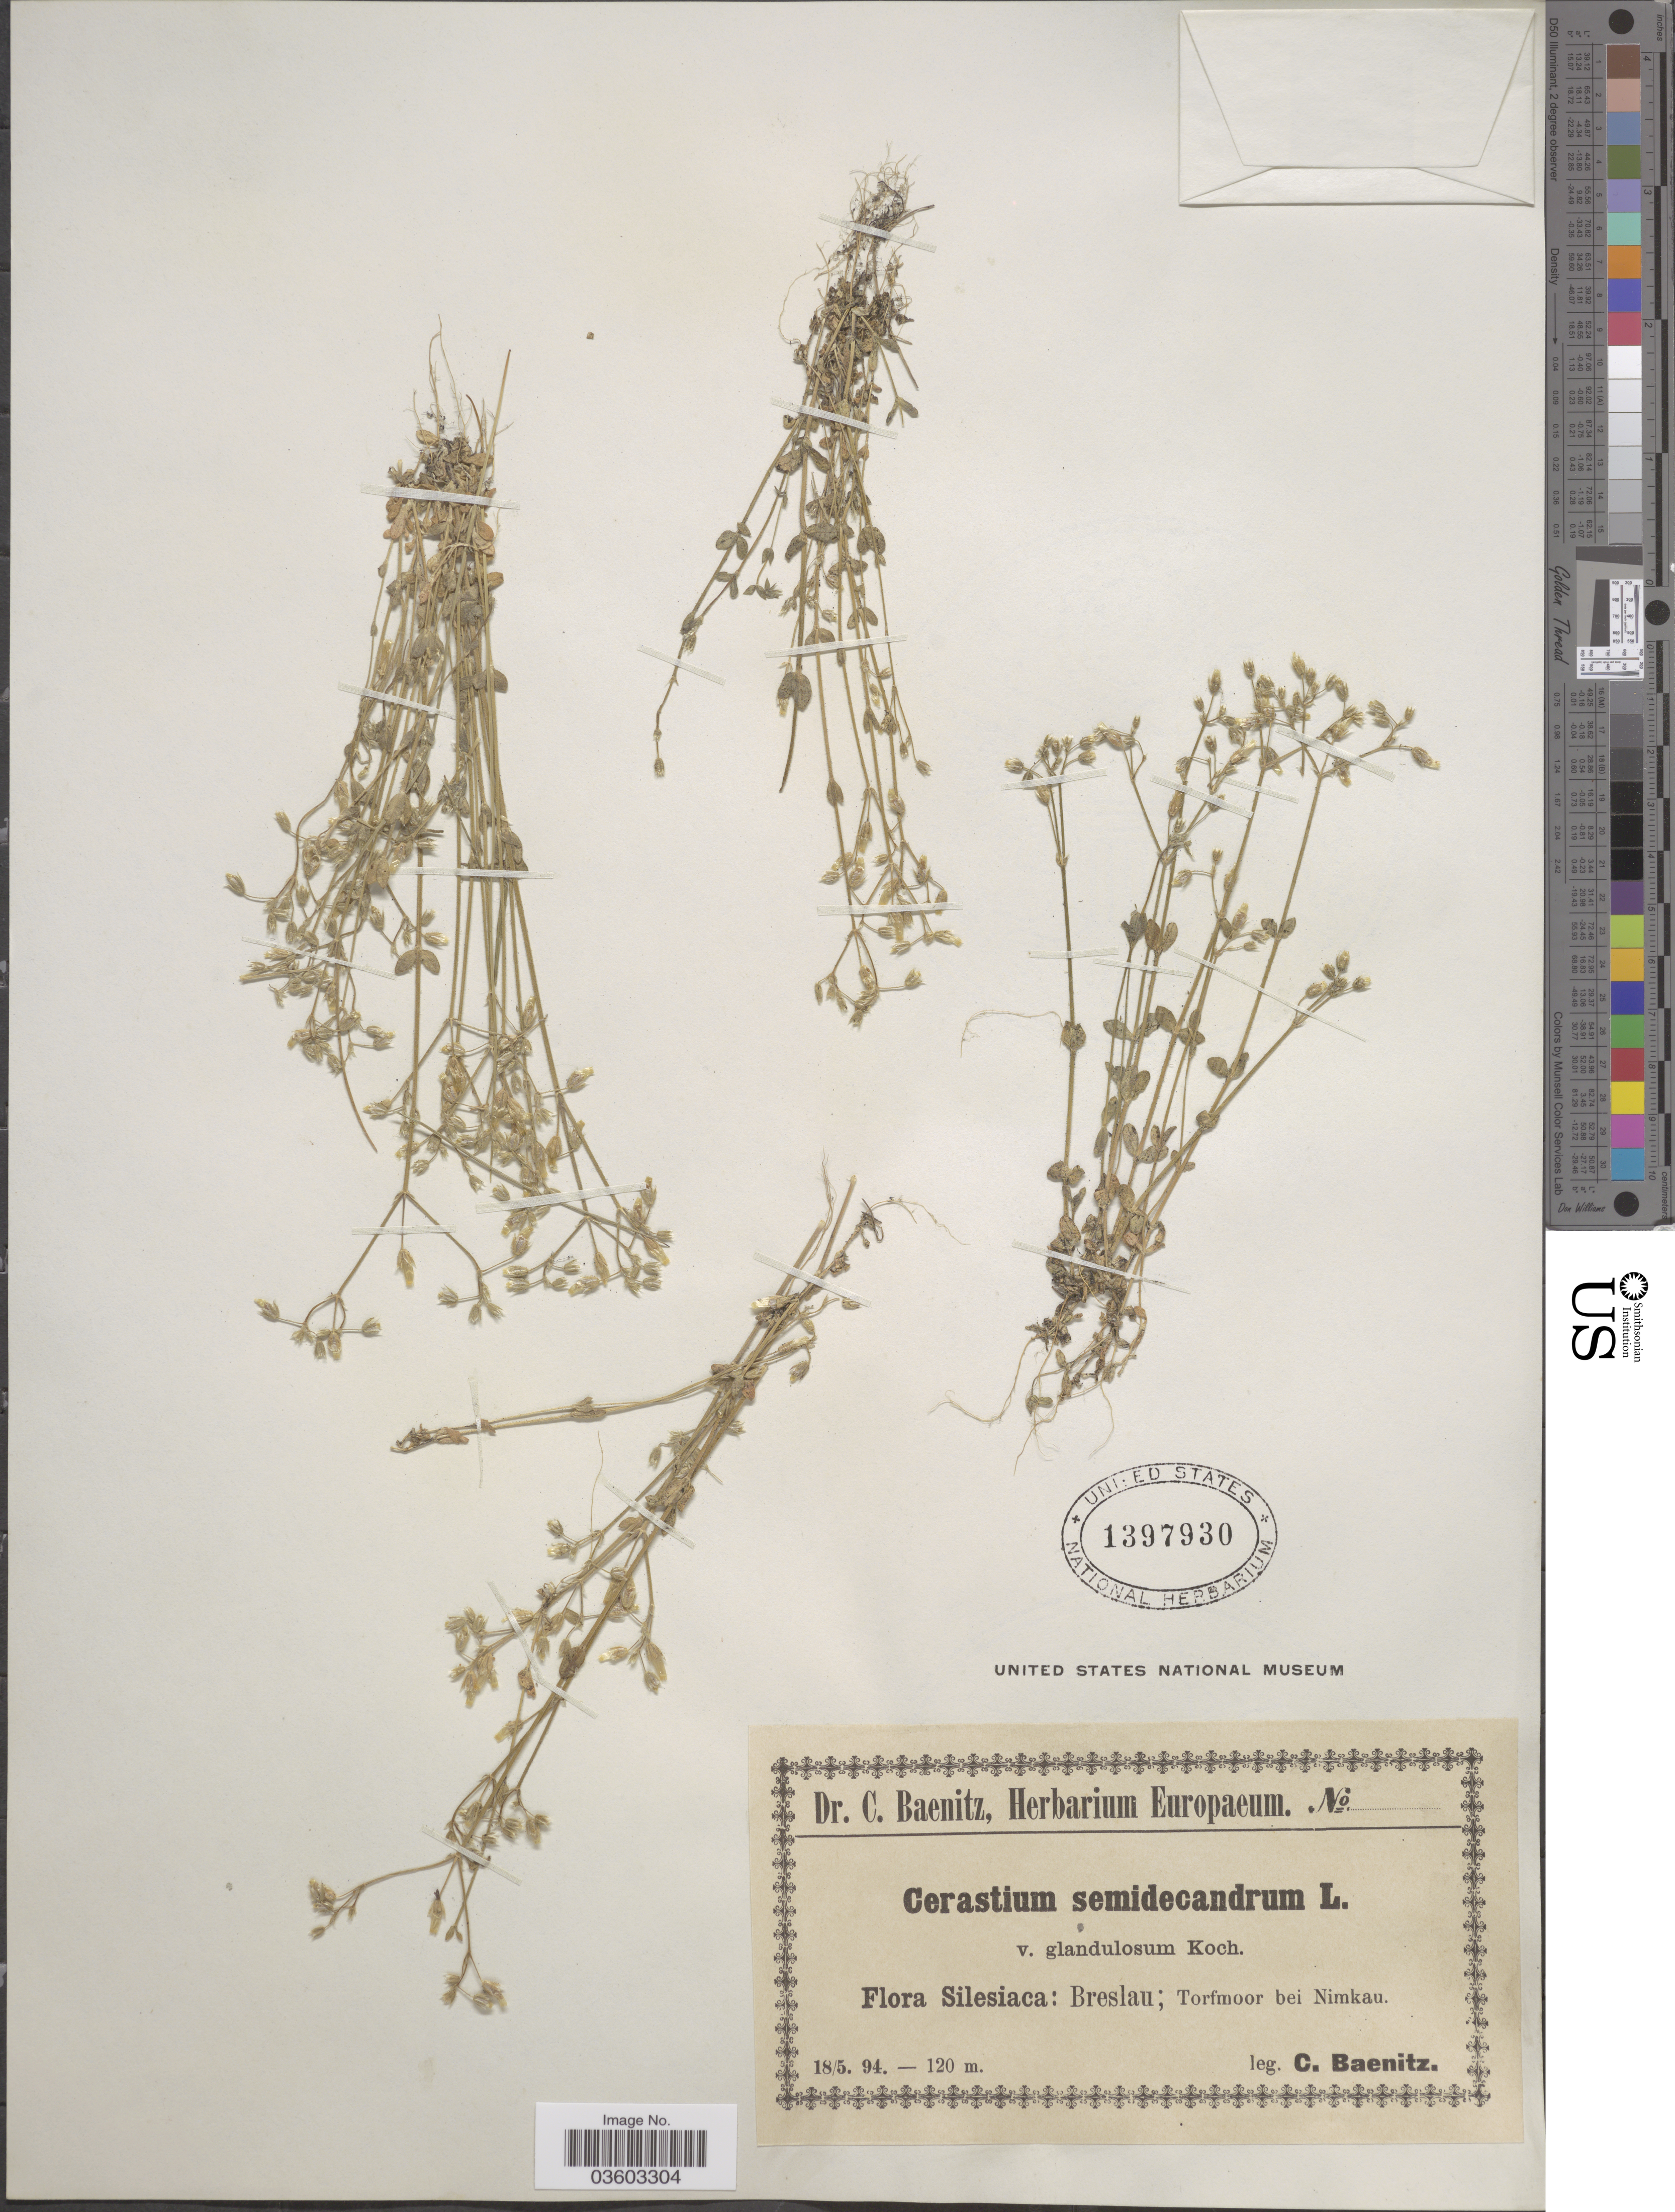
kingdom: Plantae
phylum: Tracheophyta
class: Magnoliopsida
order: Caryophyllales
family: Caryophyllaceae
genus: Cerastium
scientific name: Cerastium semidecandrum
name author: L.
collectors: C. G. Baenitz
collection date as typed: Transcribed d/m/y: 18/5/94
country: Poland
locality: Silesiaca: Breslau; Torfmoor bei Nimkau.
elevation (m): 120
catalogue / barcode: US 1397930